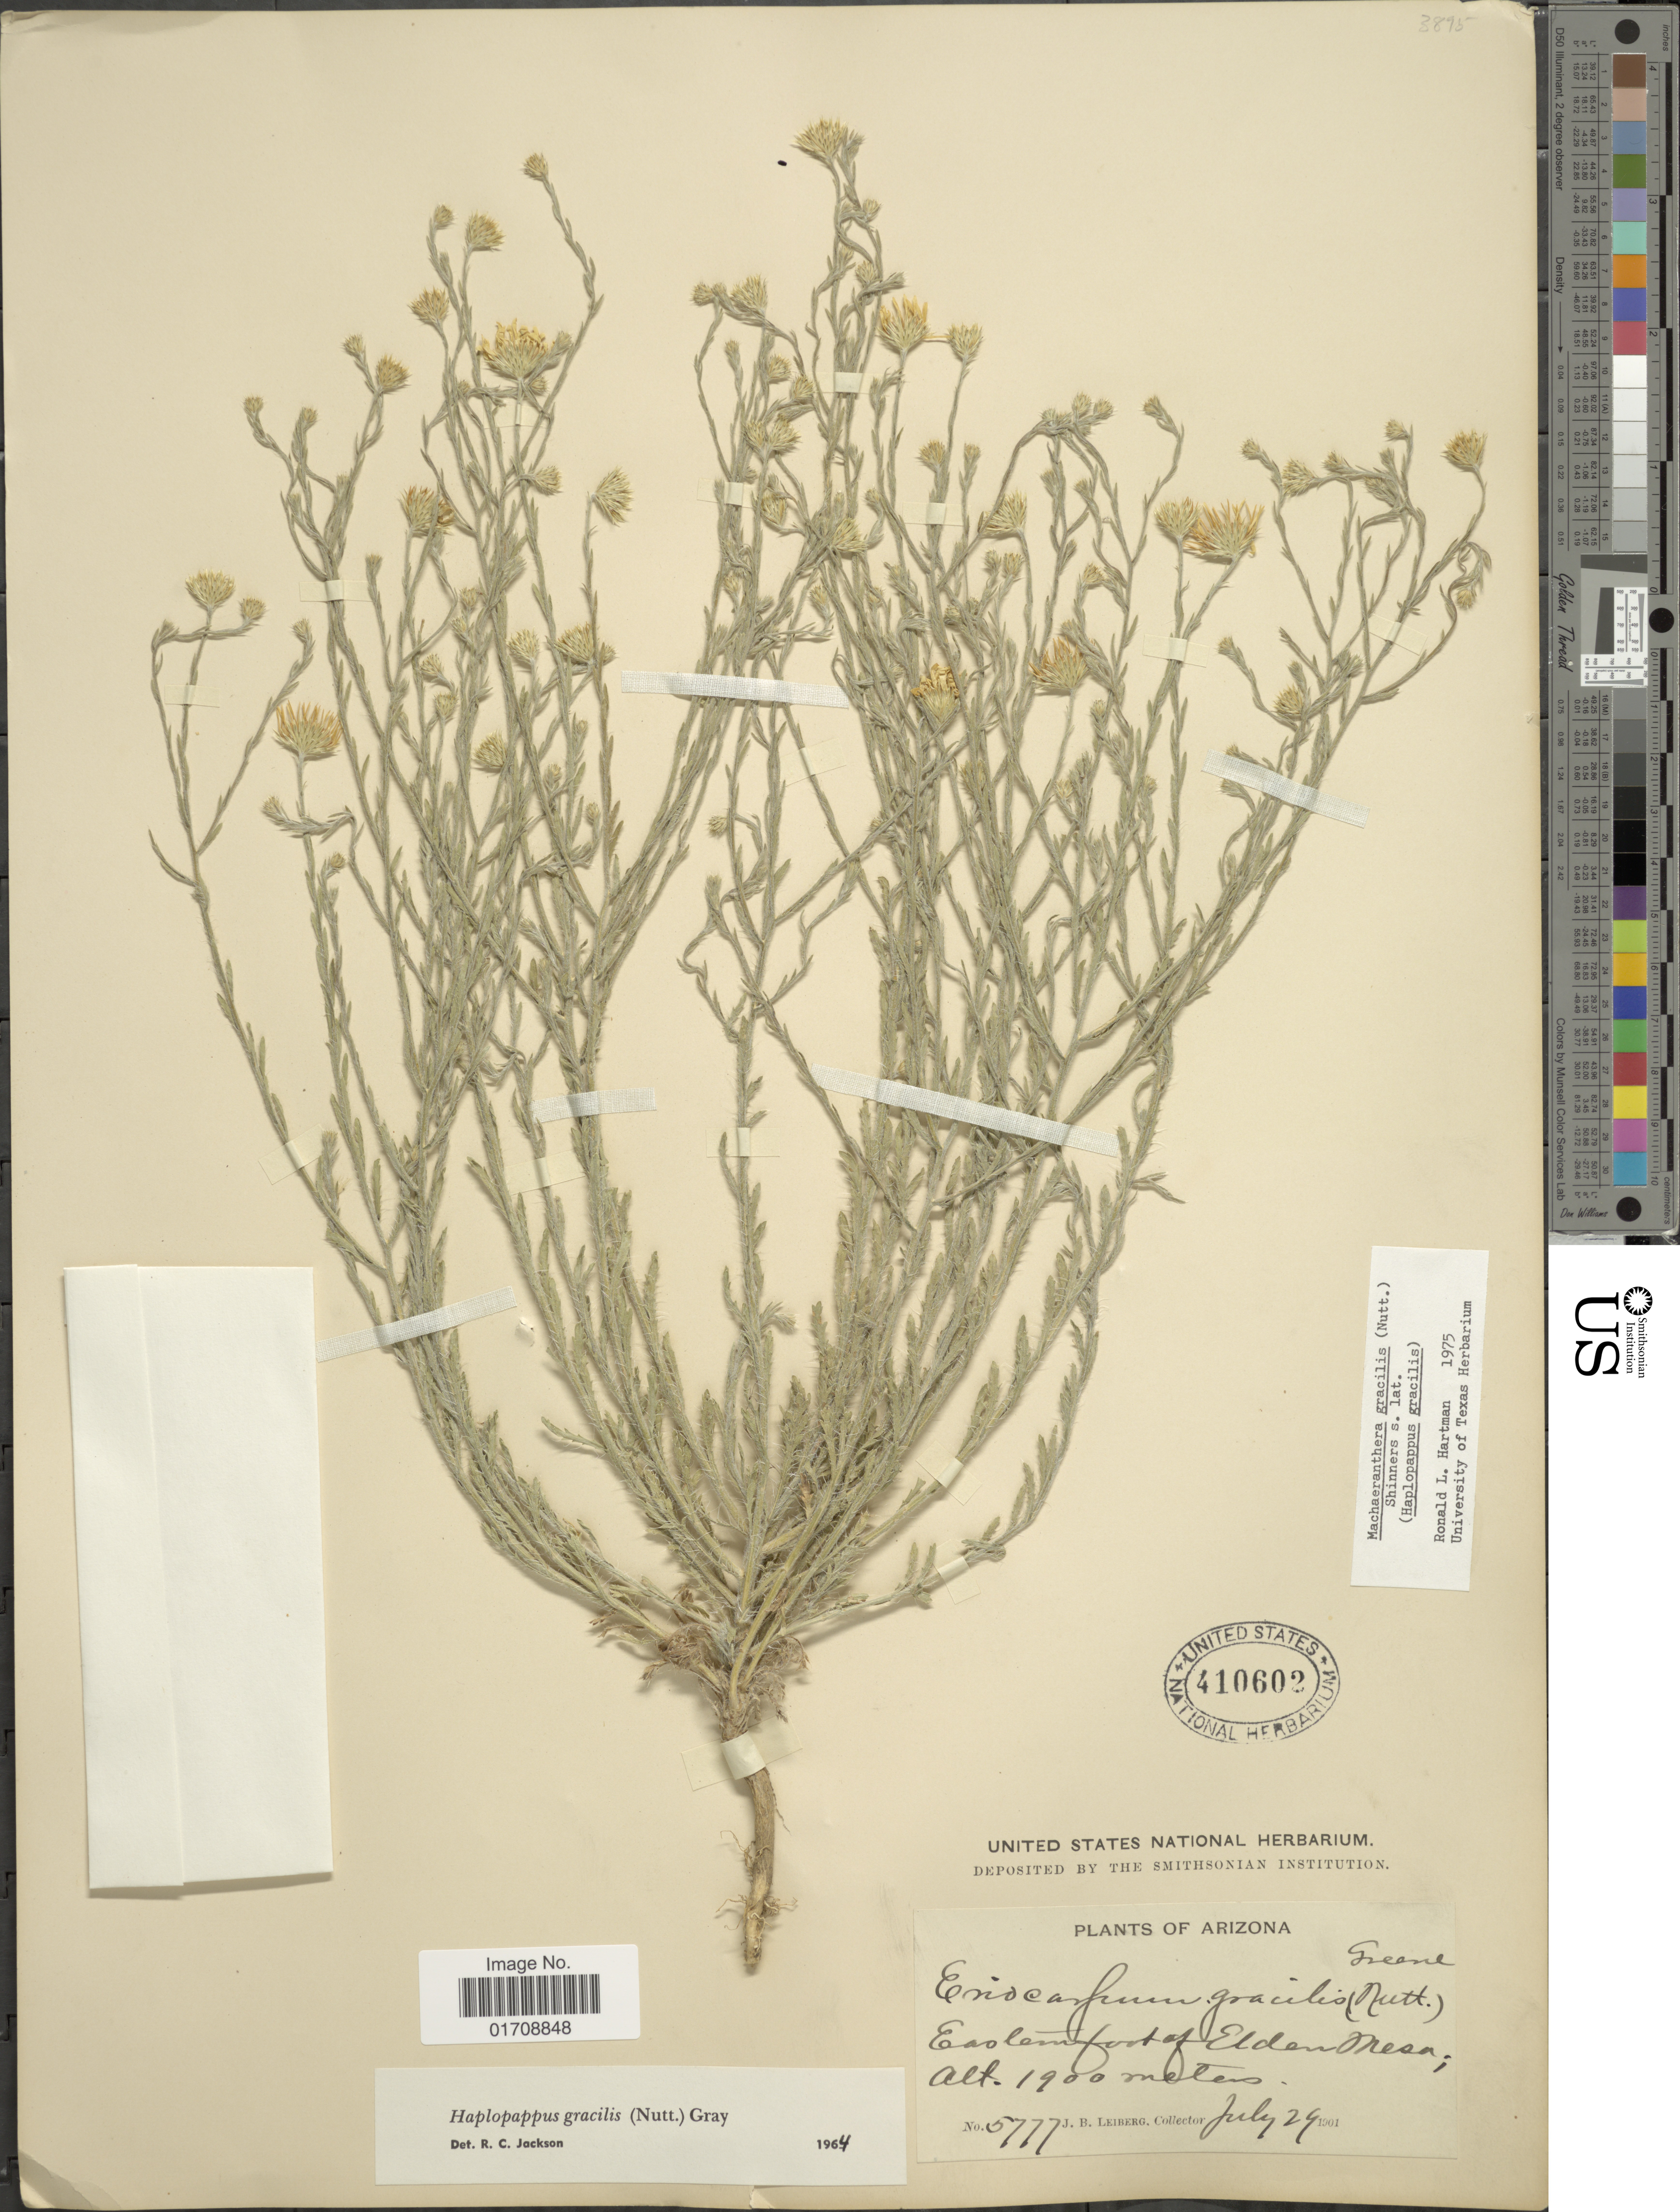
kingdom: Plantae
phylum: Tracheophyta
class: Magnoliopsida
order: Asterales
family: Asteraceae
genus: Machaeranthera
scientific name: Machaeranthera gracilis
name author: (Nutt.) Shinners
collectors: J. B. Leiberg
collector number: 5777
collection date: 1901-07-29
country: United States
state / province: Arizona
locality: Eastern foot of Elden Mesa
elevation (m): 1900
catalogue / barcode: US 410602